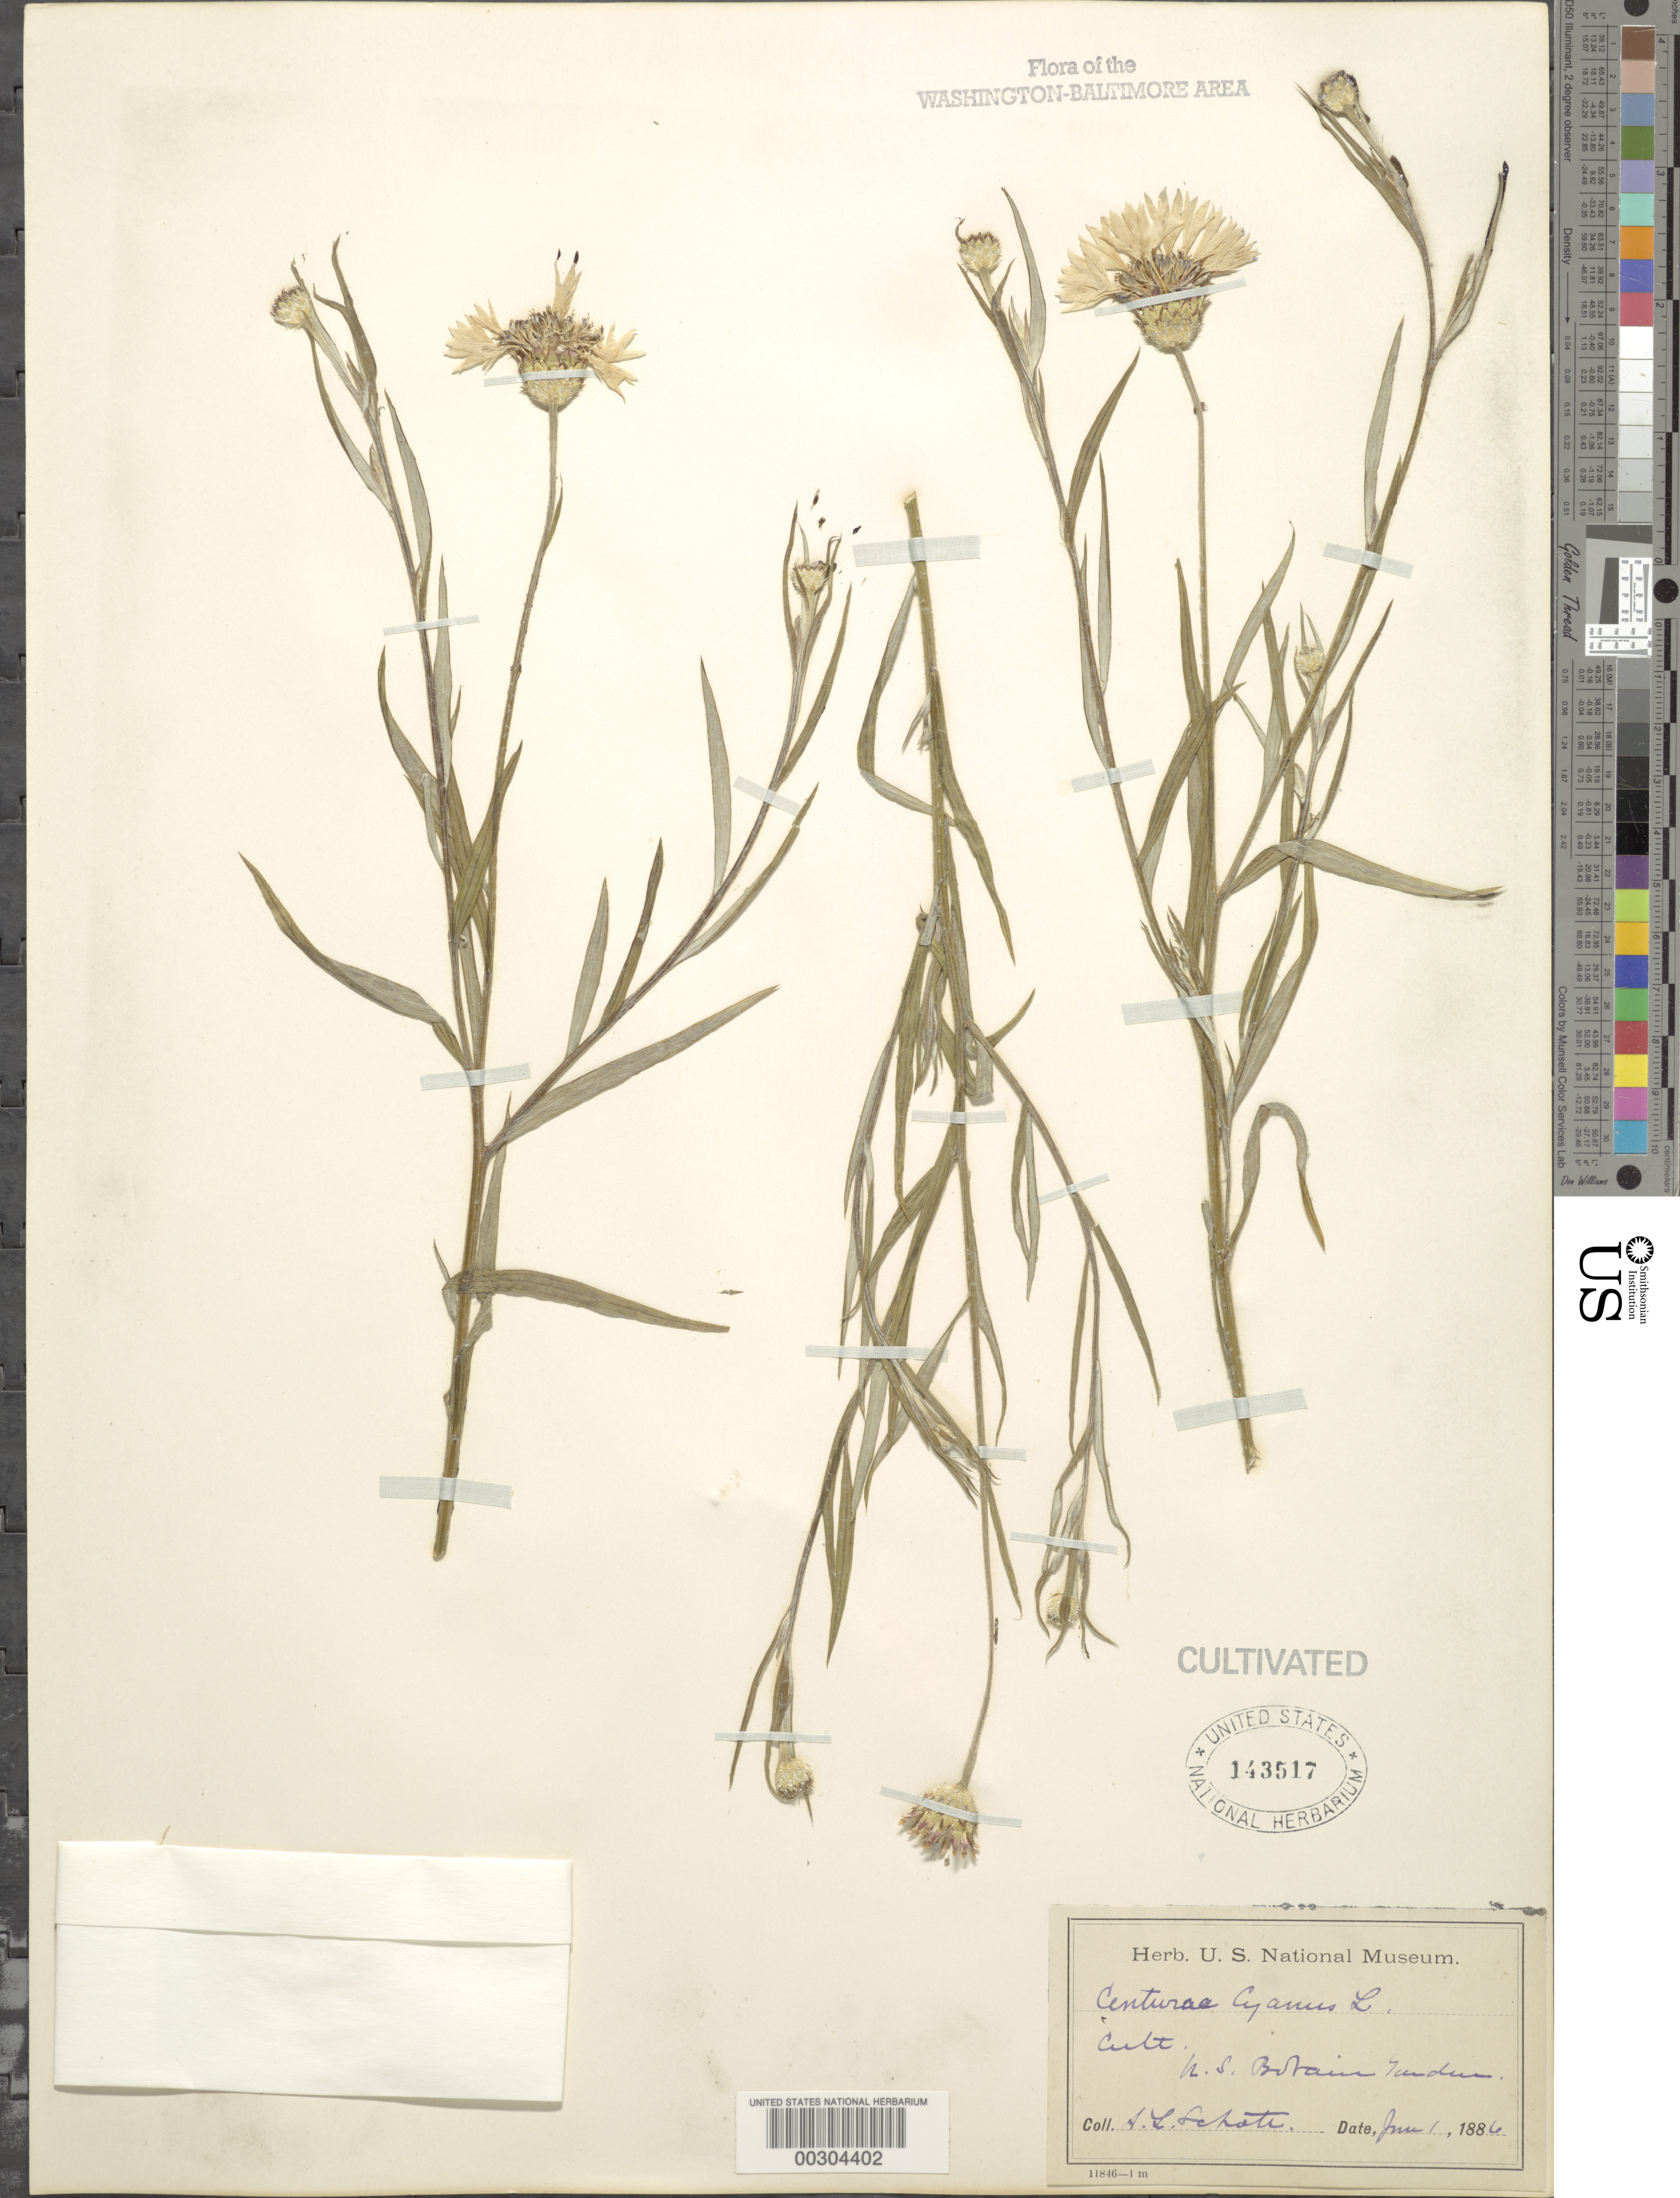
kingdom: Plantae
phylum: Tracheophyta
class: Magnoliopsida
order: Asterales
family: Asteraceae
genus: Centaurea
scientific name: Centaurea cyanus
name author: L.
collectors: A. L. Schott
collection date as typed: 01 Jun 1886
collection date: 1886-06-01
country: United States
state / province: District of Columbia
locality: Botanical gardens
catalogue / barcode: US 143517